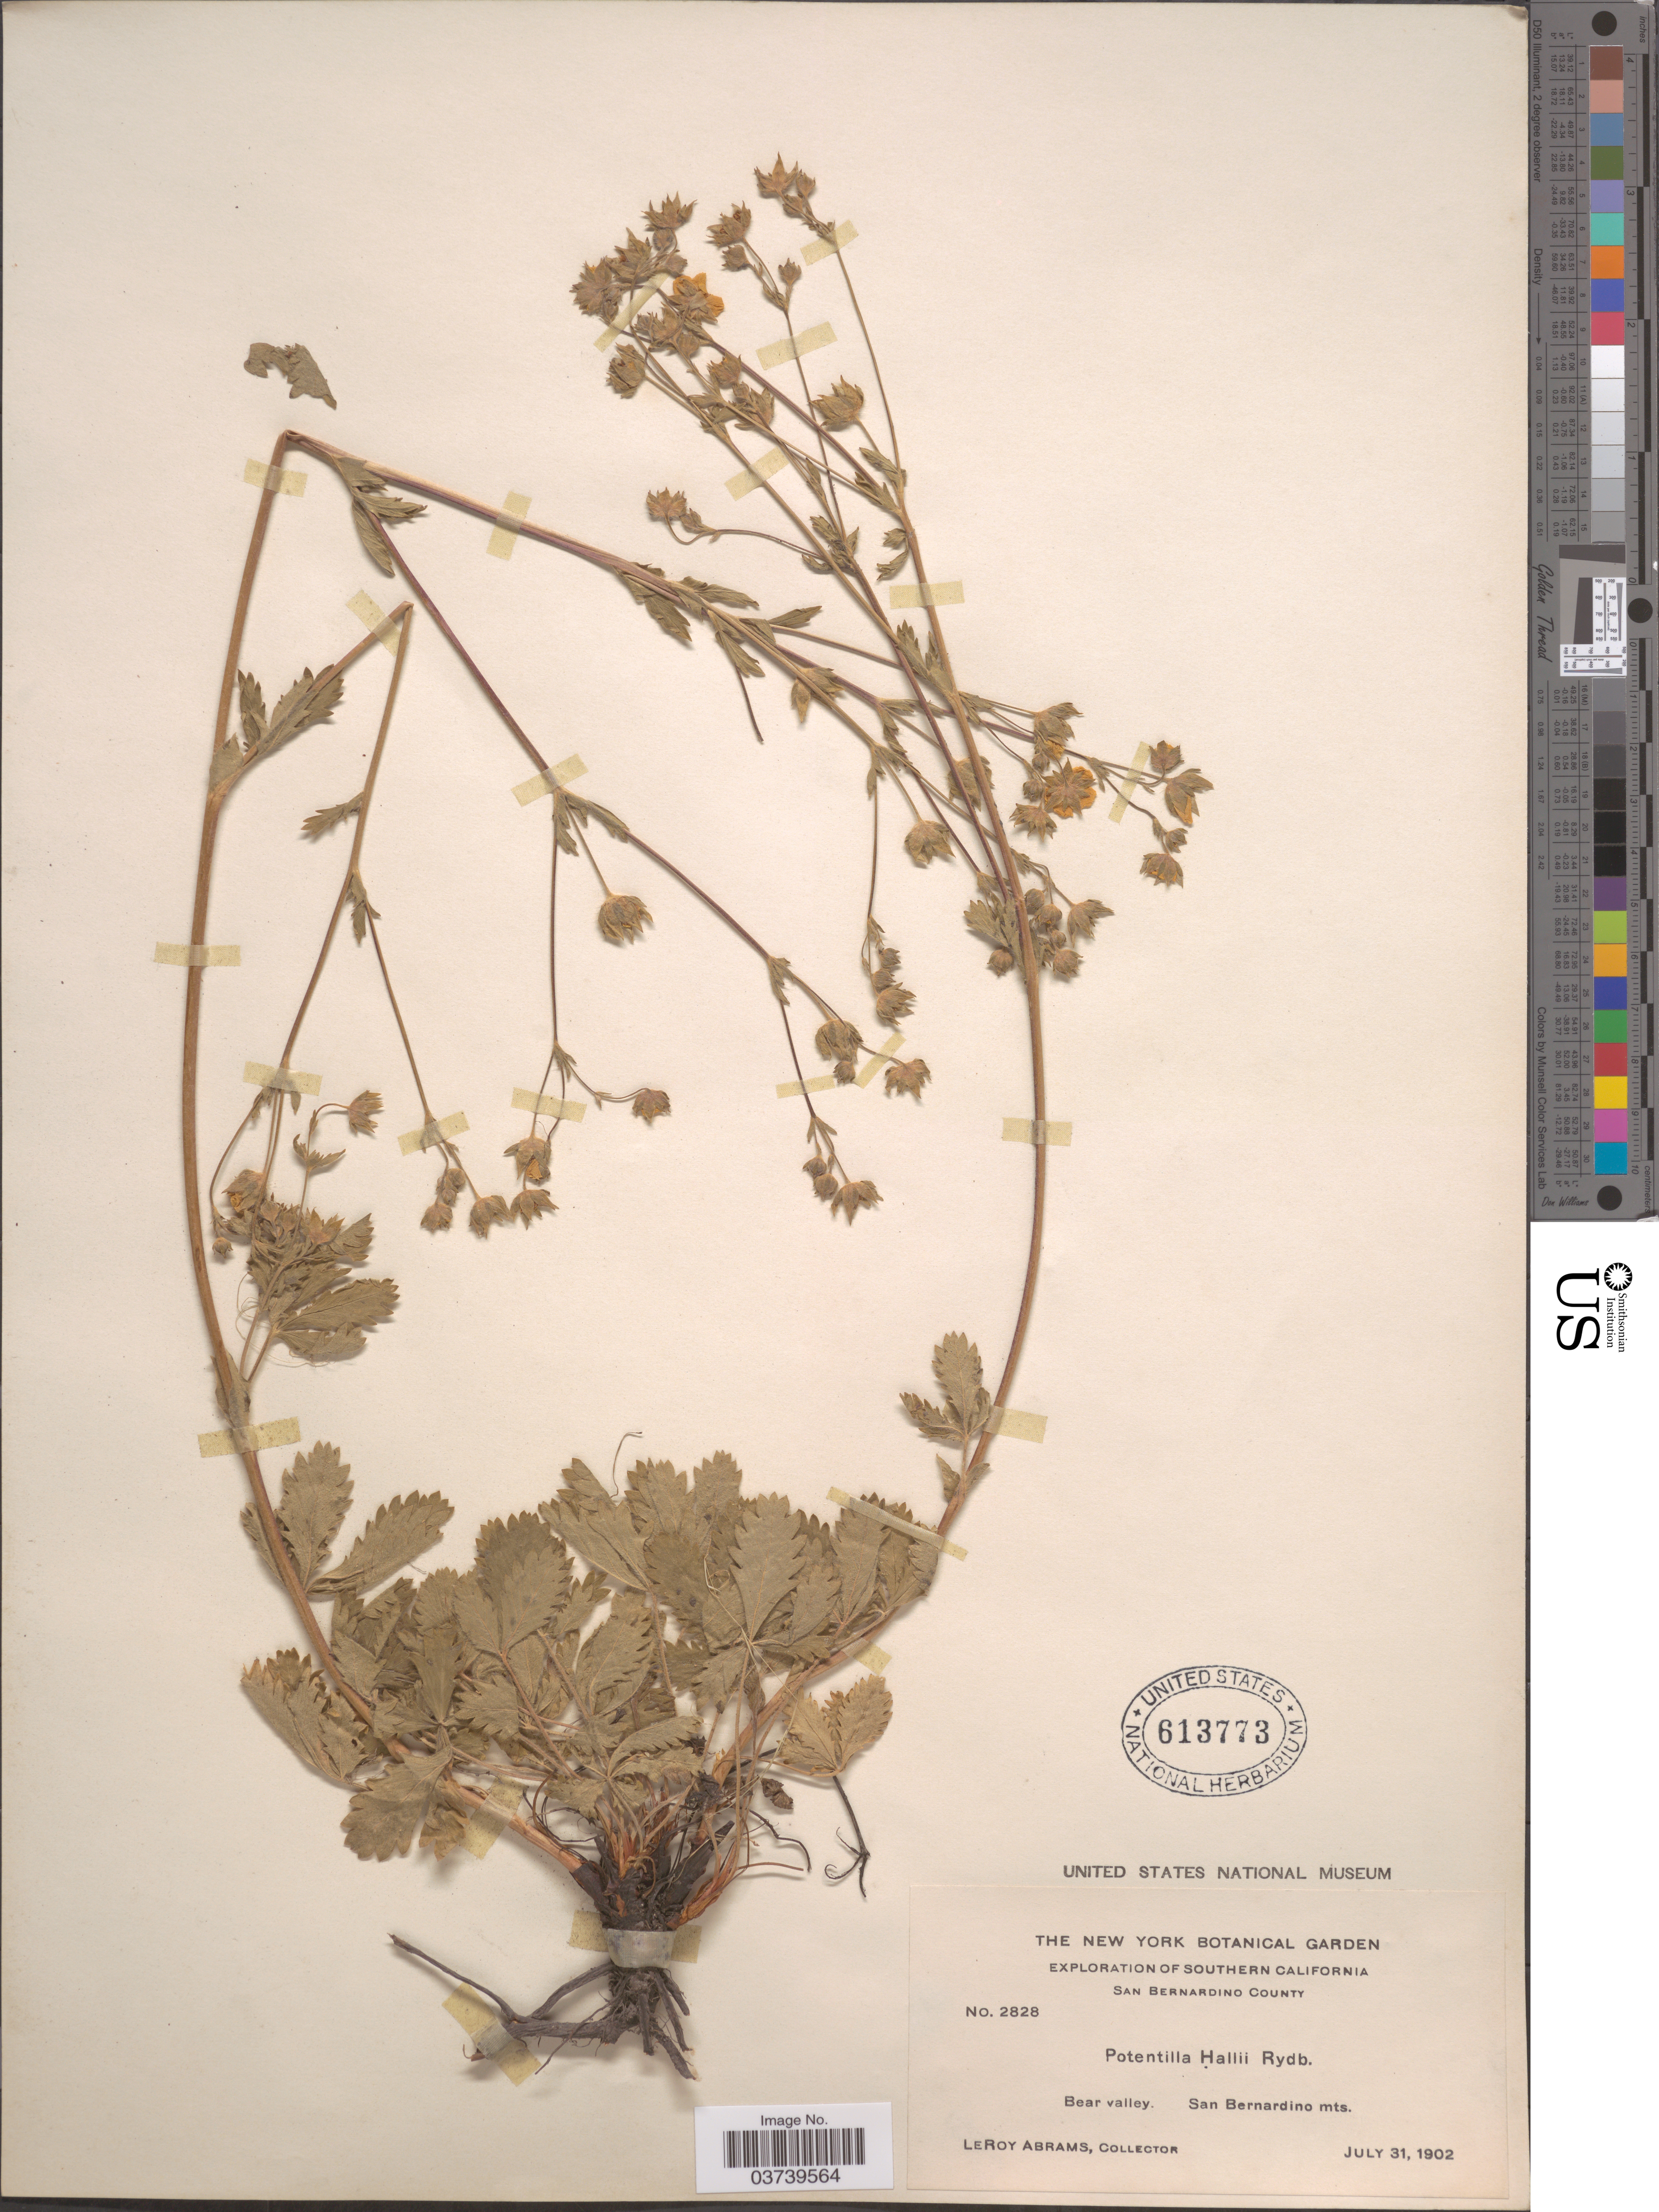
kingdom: Plantae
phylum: Tracheophyta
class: Magnoliopsida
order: Rosales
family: Rosaceae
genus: Potentilla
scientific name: Potentilla gracilis var. fastigiata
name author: (Nutt.) S. Watson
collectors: L. Abrams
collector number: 2828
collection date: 1902-07-31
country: United States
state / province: California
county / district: San Bernardino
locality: Southern California. San Bernardino County. Bear valley. San Bernardino mts.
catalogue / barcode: US 613773